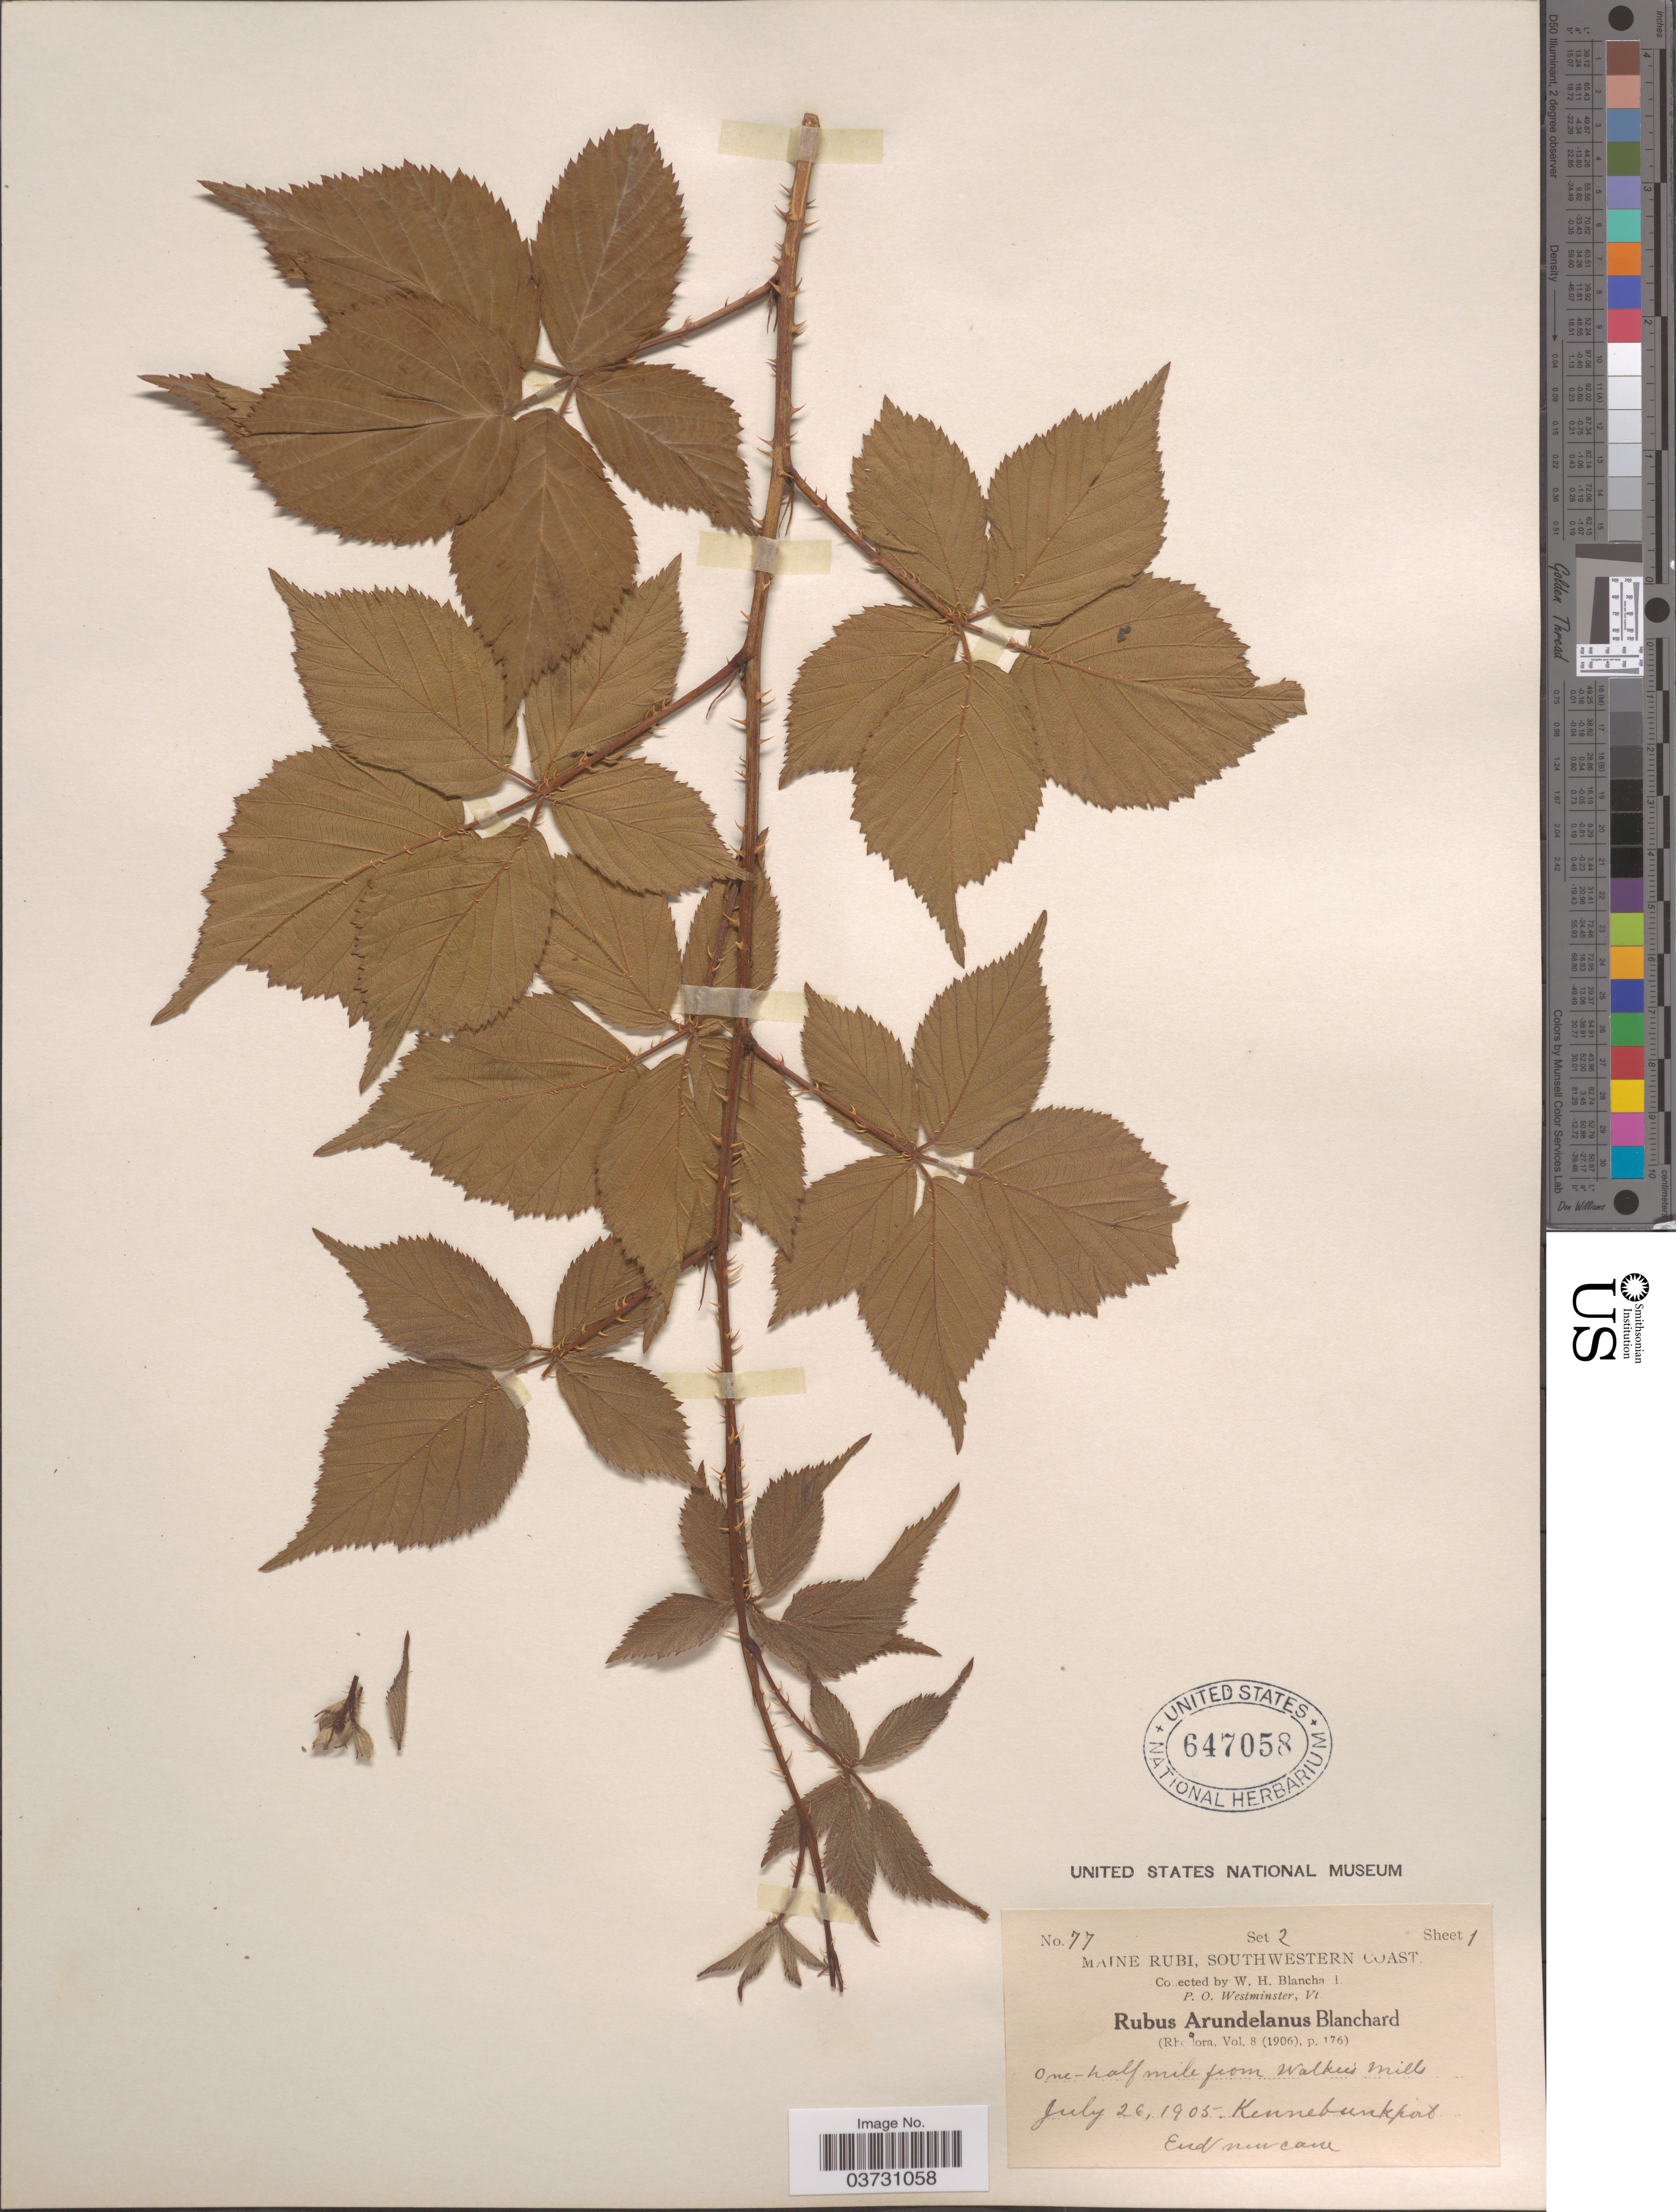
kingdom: Plantae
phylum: Tracheophyta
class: Magnoliopsida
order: Rosales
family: Rosaceae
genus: Rubus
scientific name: Rubus recurvans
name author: Blanch.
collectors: W. H. Blanchard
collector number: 77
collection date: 1905-07-26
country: United States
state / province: Maine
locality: Southwestern Coast. One-half mile from Walker's Mills. Kennebunkport.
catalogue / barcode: US 647058